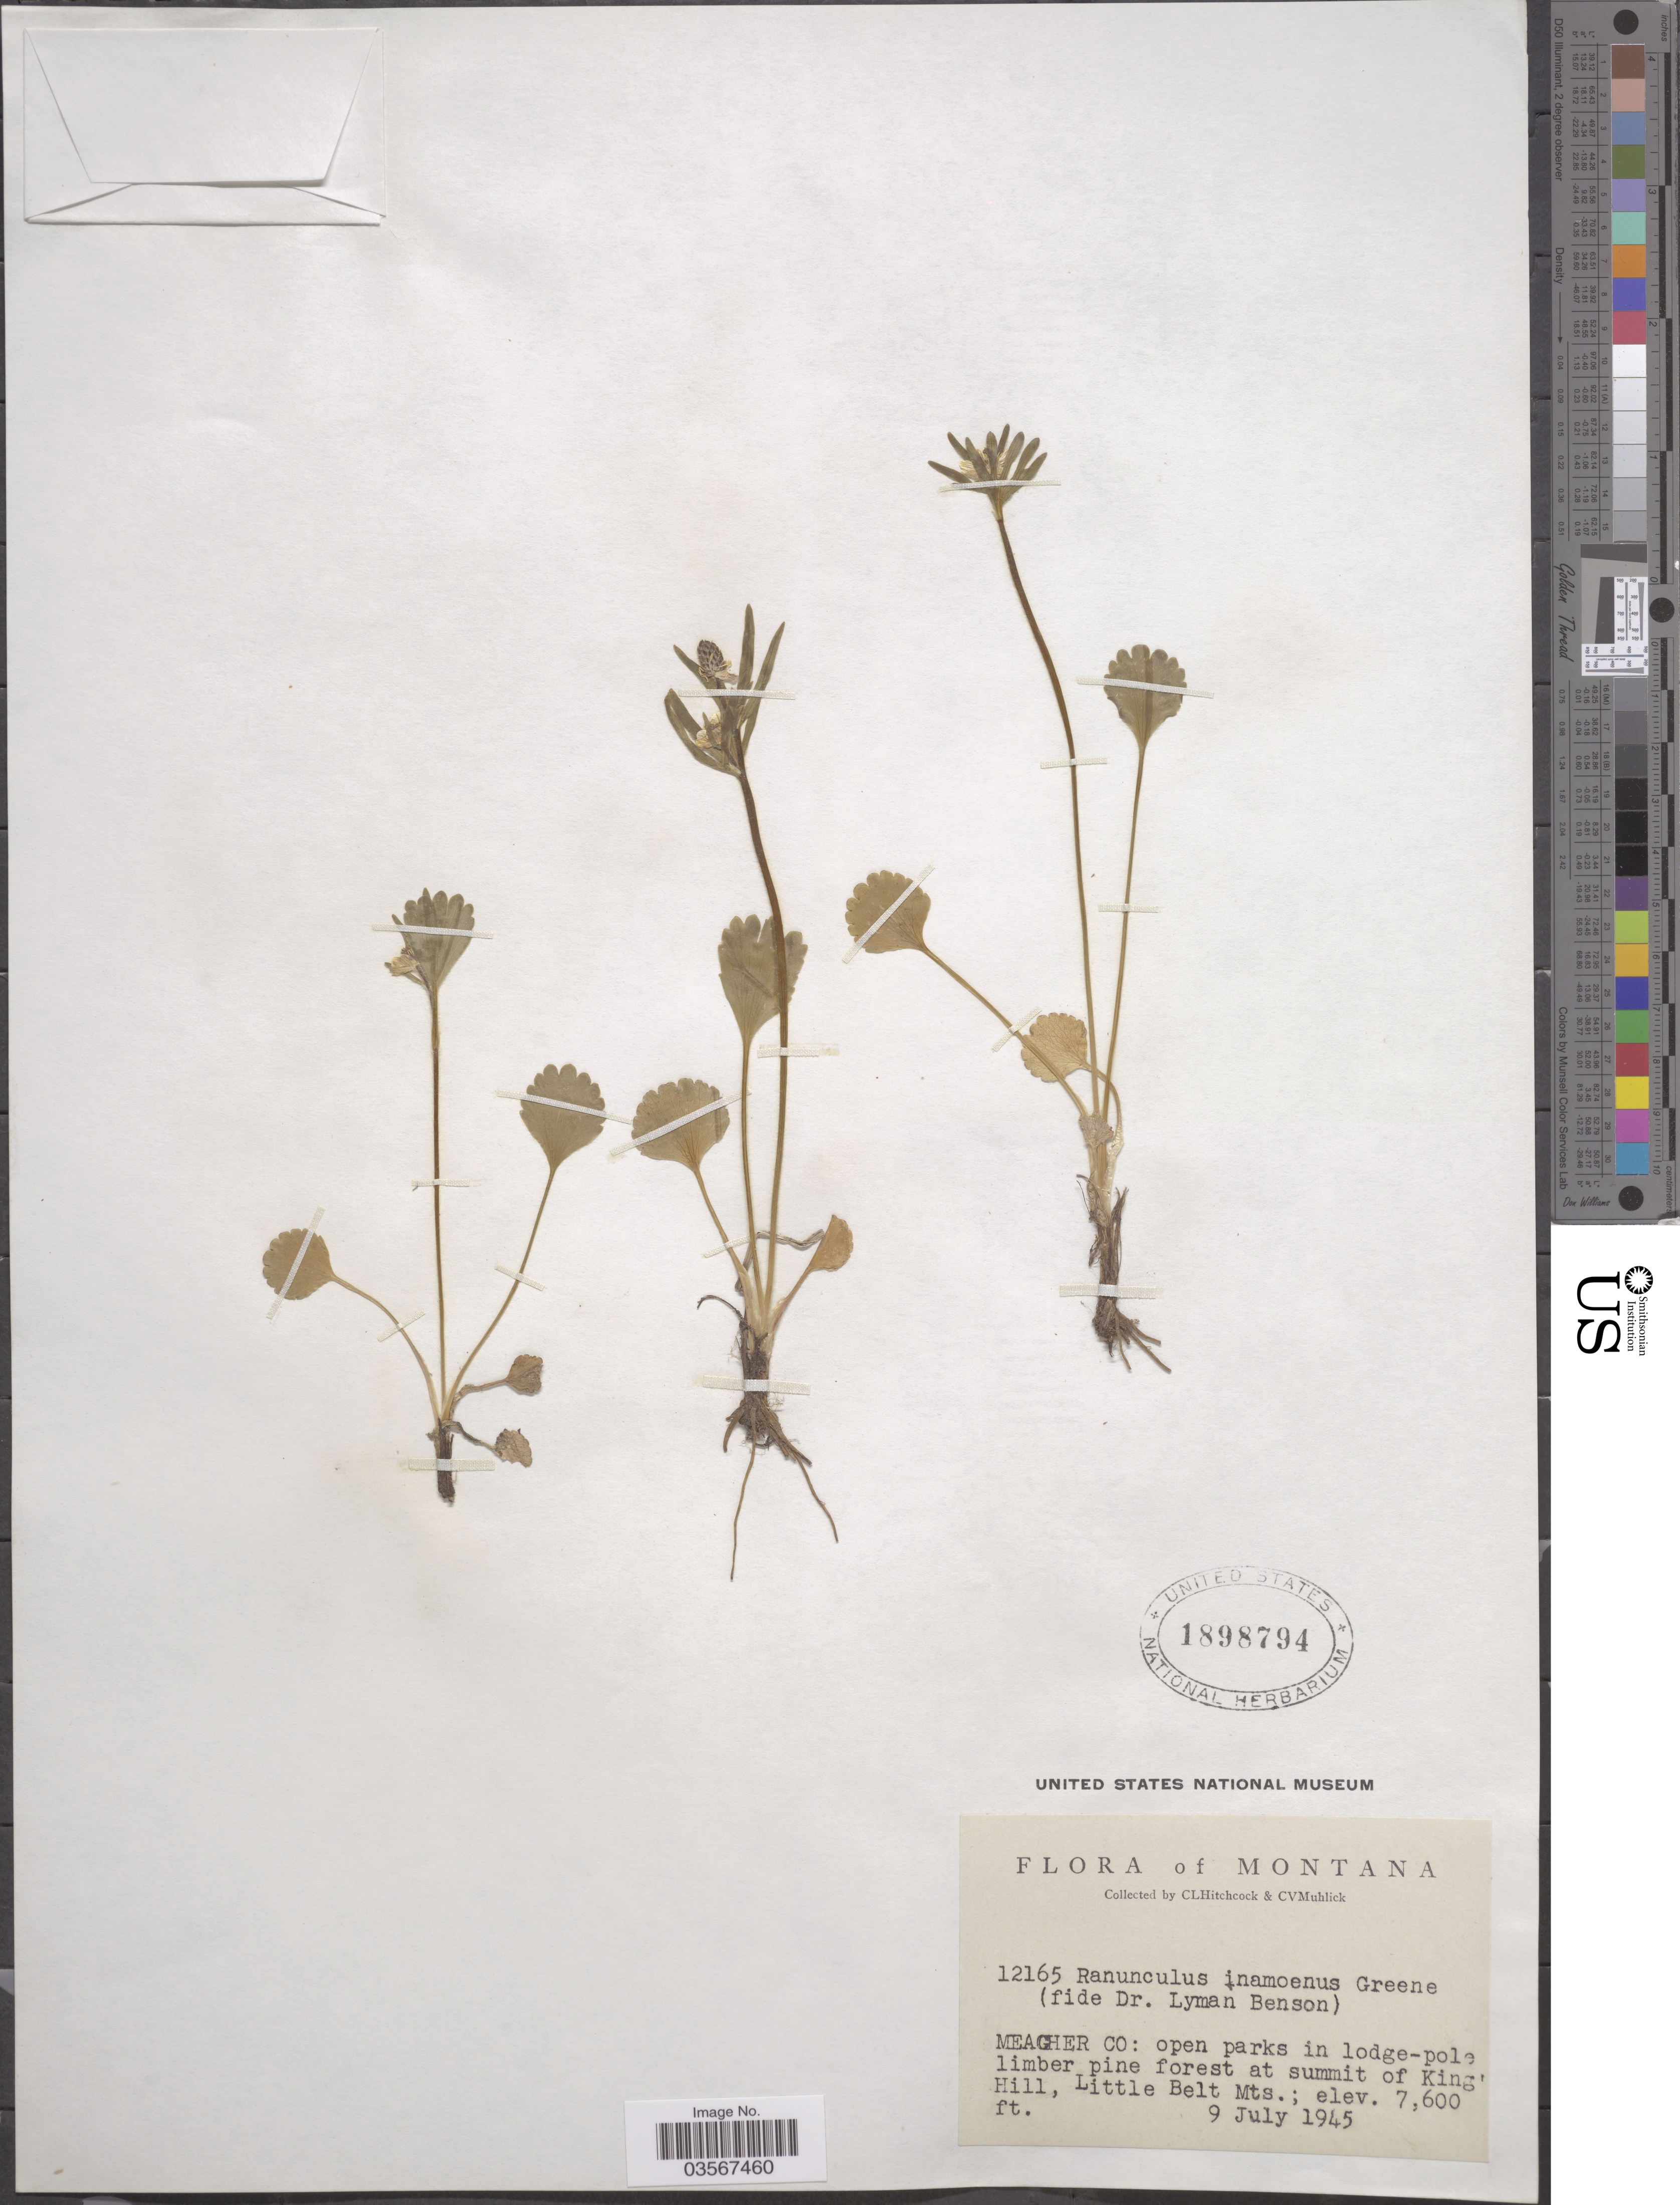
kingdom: Plantae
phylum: Tracheophyta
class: Magnoliopsida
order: Ranunculales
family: Ranunculaceae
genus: Ranunculus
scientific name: Ranunculus inamoenus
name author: Greene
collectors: C. L. Hitchcock & C. V. Muhlick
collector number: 12165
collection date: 1945-07-09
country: United States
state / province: Montana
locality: Meagher Co: open parks in lodge-pole limber pine forest at summit of King Hill, Little Belt Mts.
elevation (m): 2316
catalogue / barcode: US 1898794